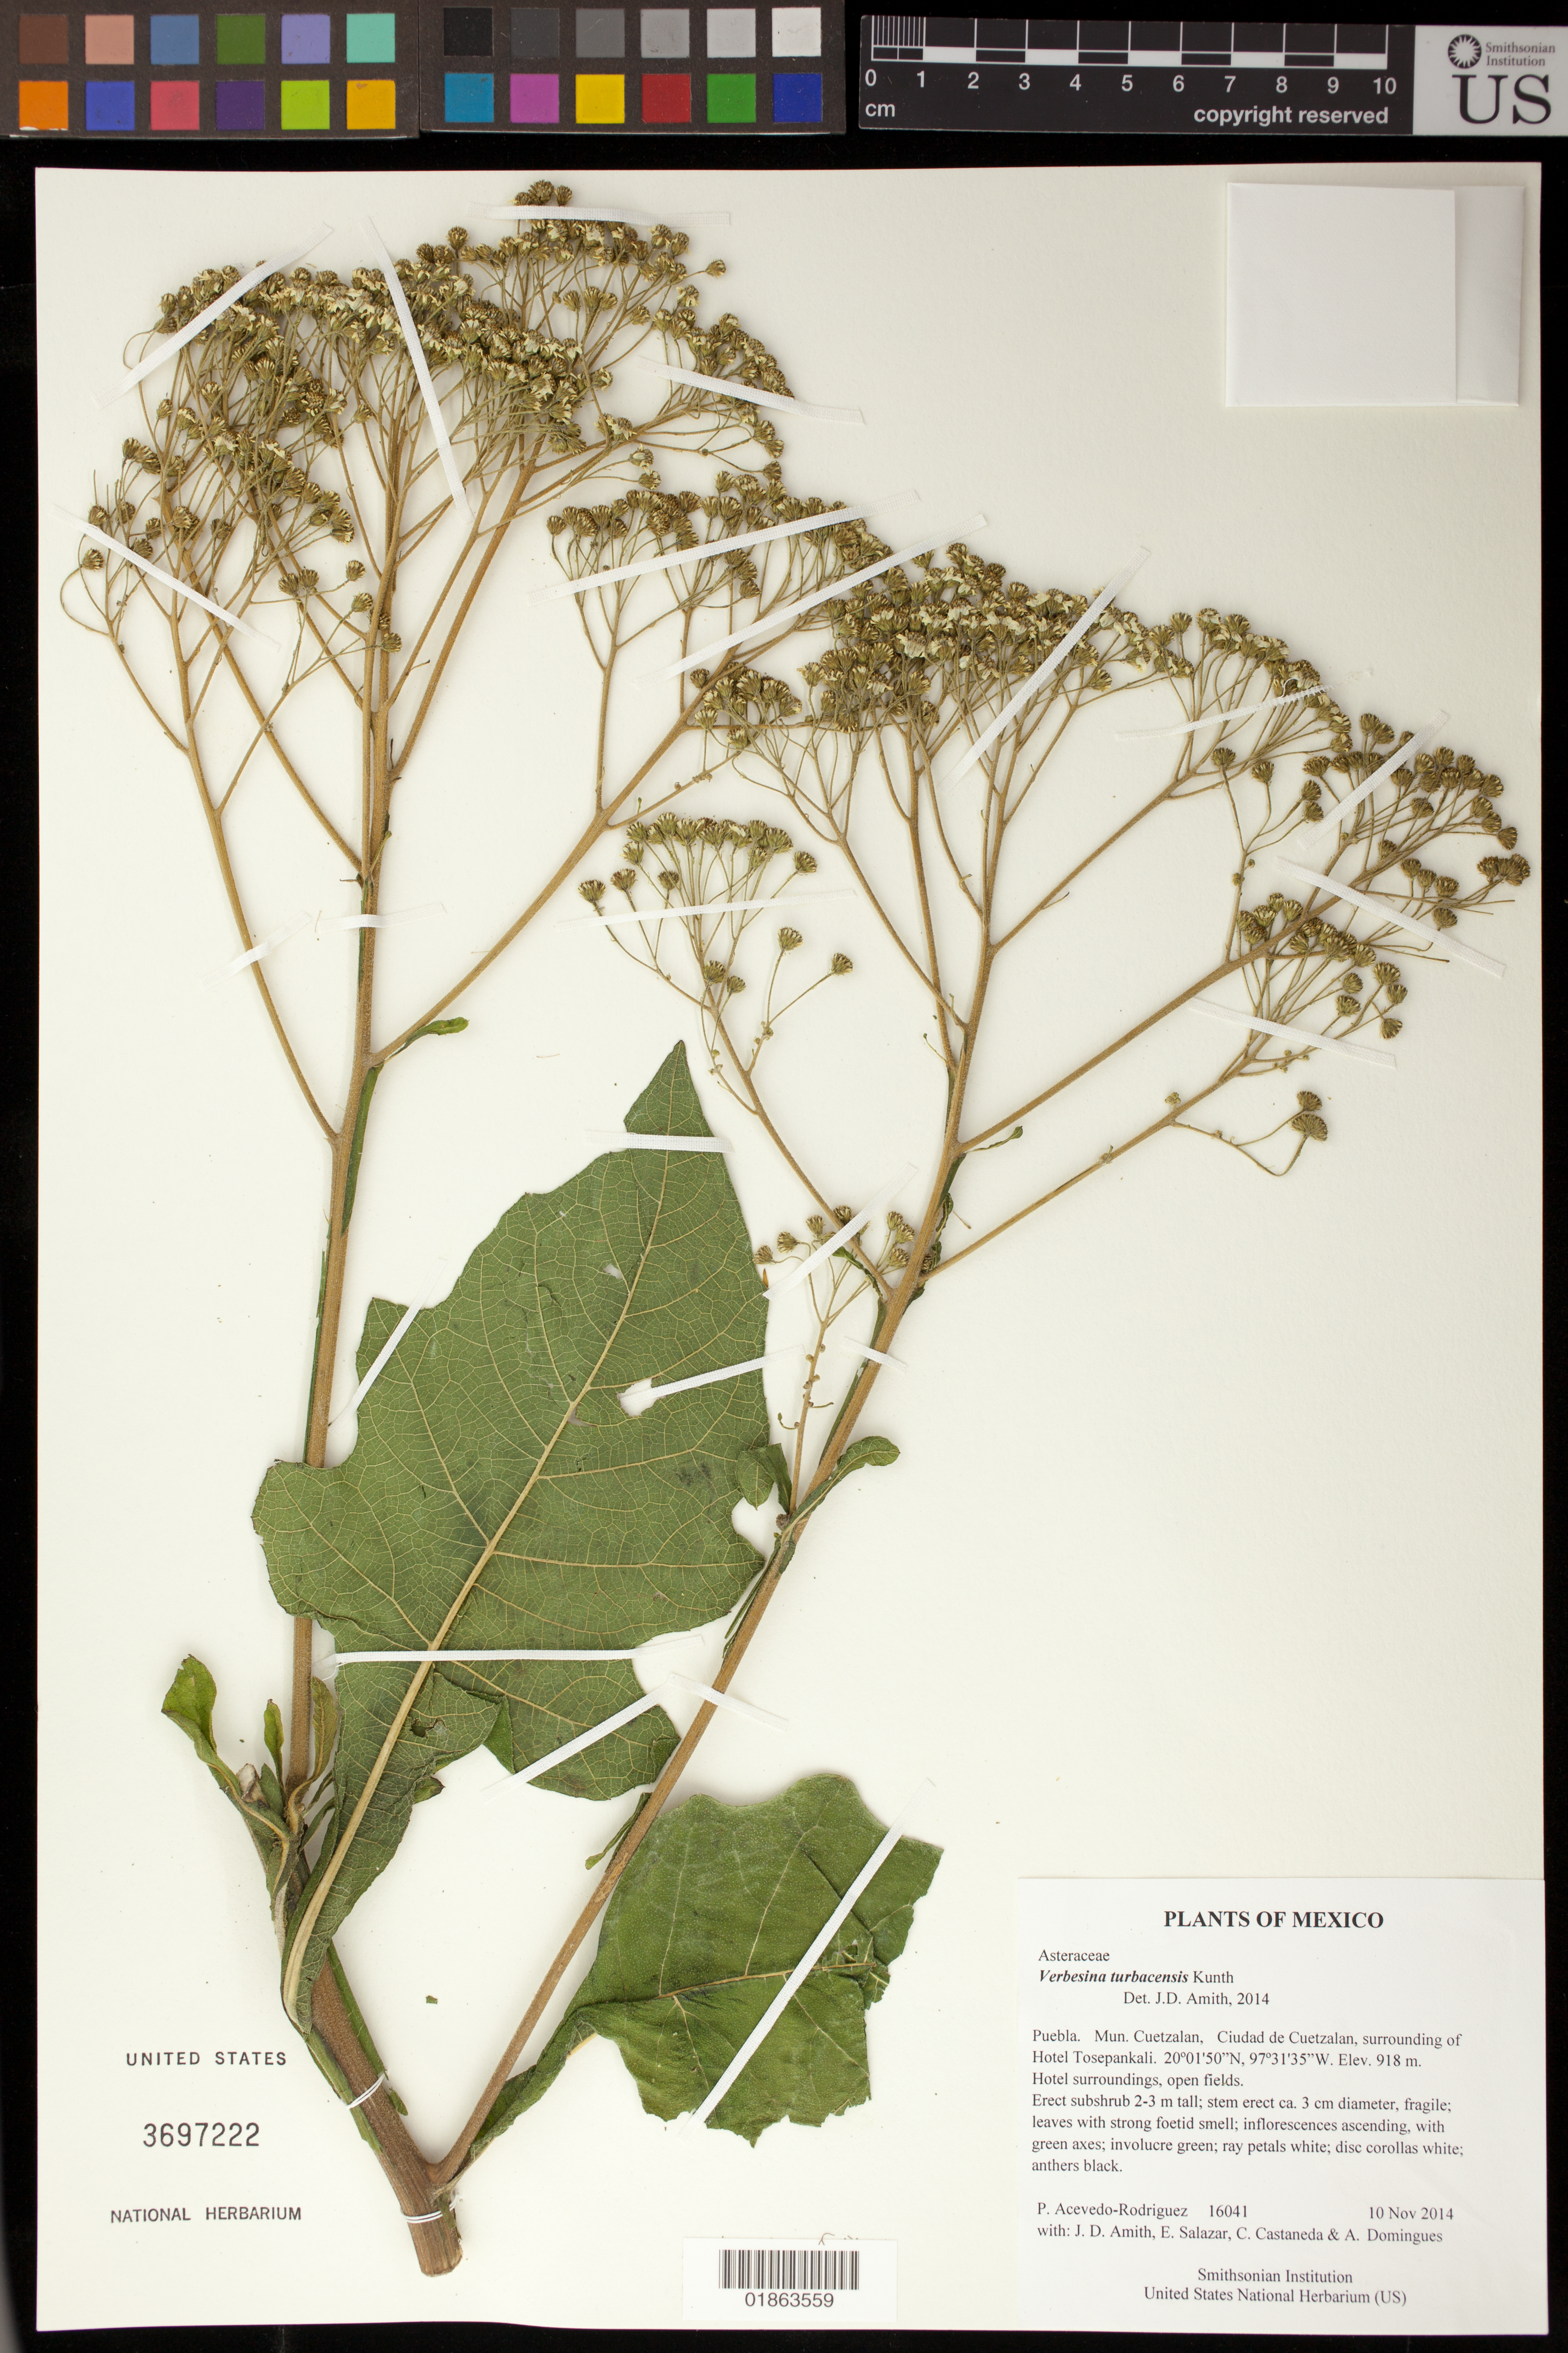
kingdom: Plantae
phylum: Tracheophyta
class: Magnoliopsida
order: Asterales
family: Asteraceae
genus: Verbesina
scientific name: Verbesina turbacensis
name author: Kunth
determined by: Amith, Jonathan D.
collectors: P. Acevedo-Rodr., J. D. Amith, E. Salazar, C. Castaneda & A. Domingues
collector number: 16041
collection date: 2014-11-10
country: Mexico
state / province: Puebla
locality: Mun. Cuetzalan, Ciudad de Cuetzalan, surrounding of Hotel Tosepankali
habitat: Hotel surroundings, open fields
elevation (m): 918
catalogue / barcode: US 3697222